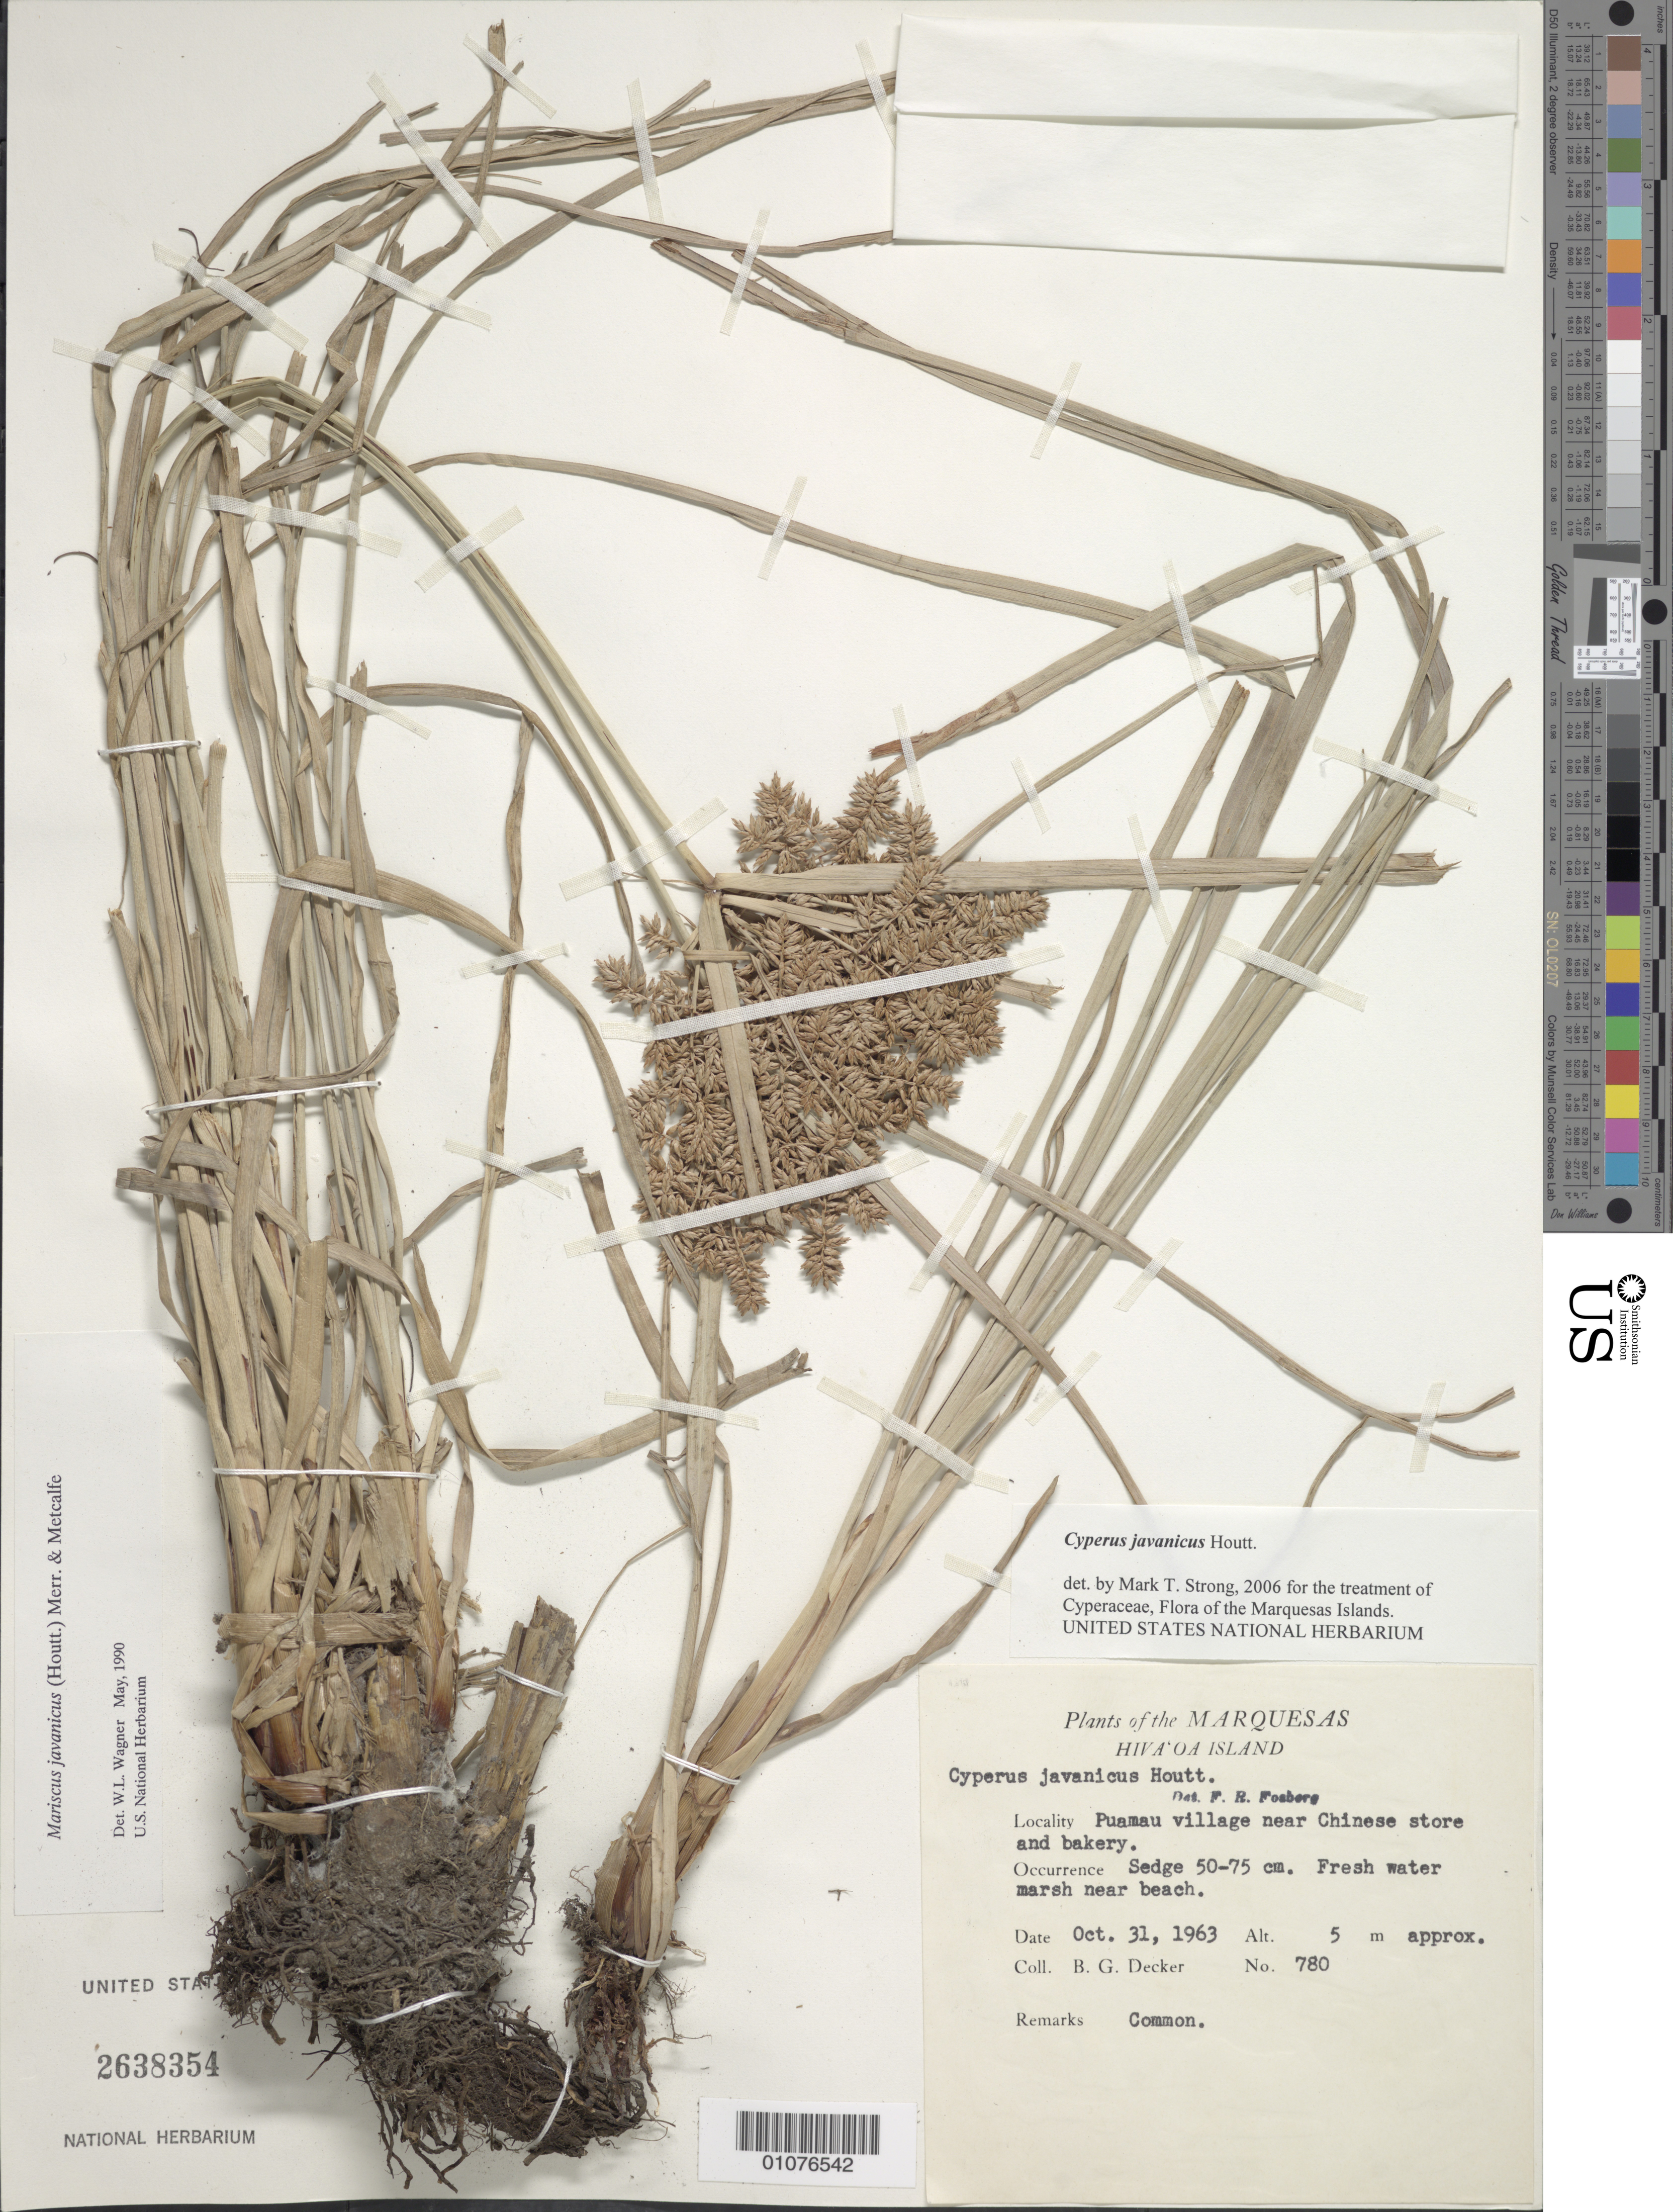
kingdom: Plantae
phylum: Tracheophyta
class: Liliopsida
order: Poales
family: Cyperaceae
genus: Cyperus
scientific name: Cyperus javanicus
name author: Houtt.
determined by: Strong, M. T., (US), Smithsonian Institution - National Museum of Natural History (UNITED STATES)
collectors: B. G. Decker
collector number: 780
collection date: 1963-10-31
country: French Polynesia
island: Hiva Oa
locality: Puamau village near store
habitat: Fresh water marsh near beach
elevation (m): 5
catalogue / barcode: US 2638354